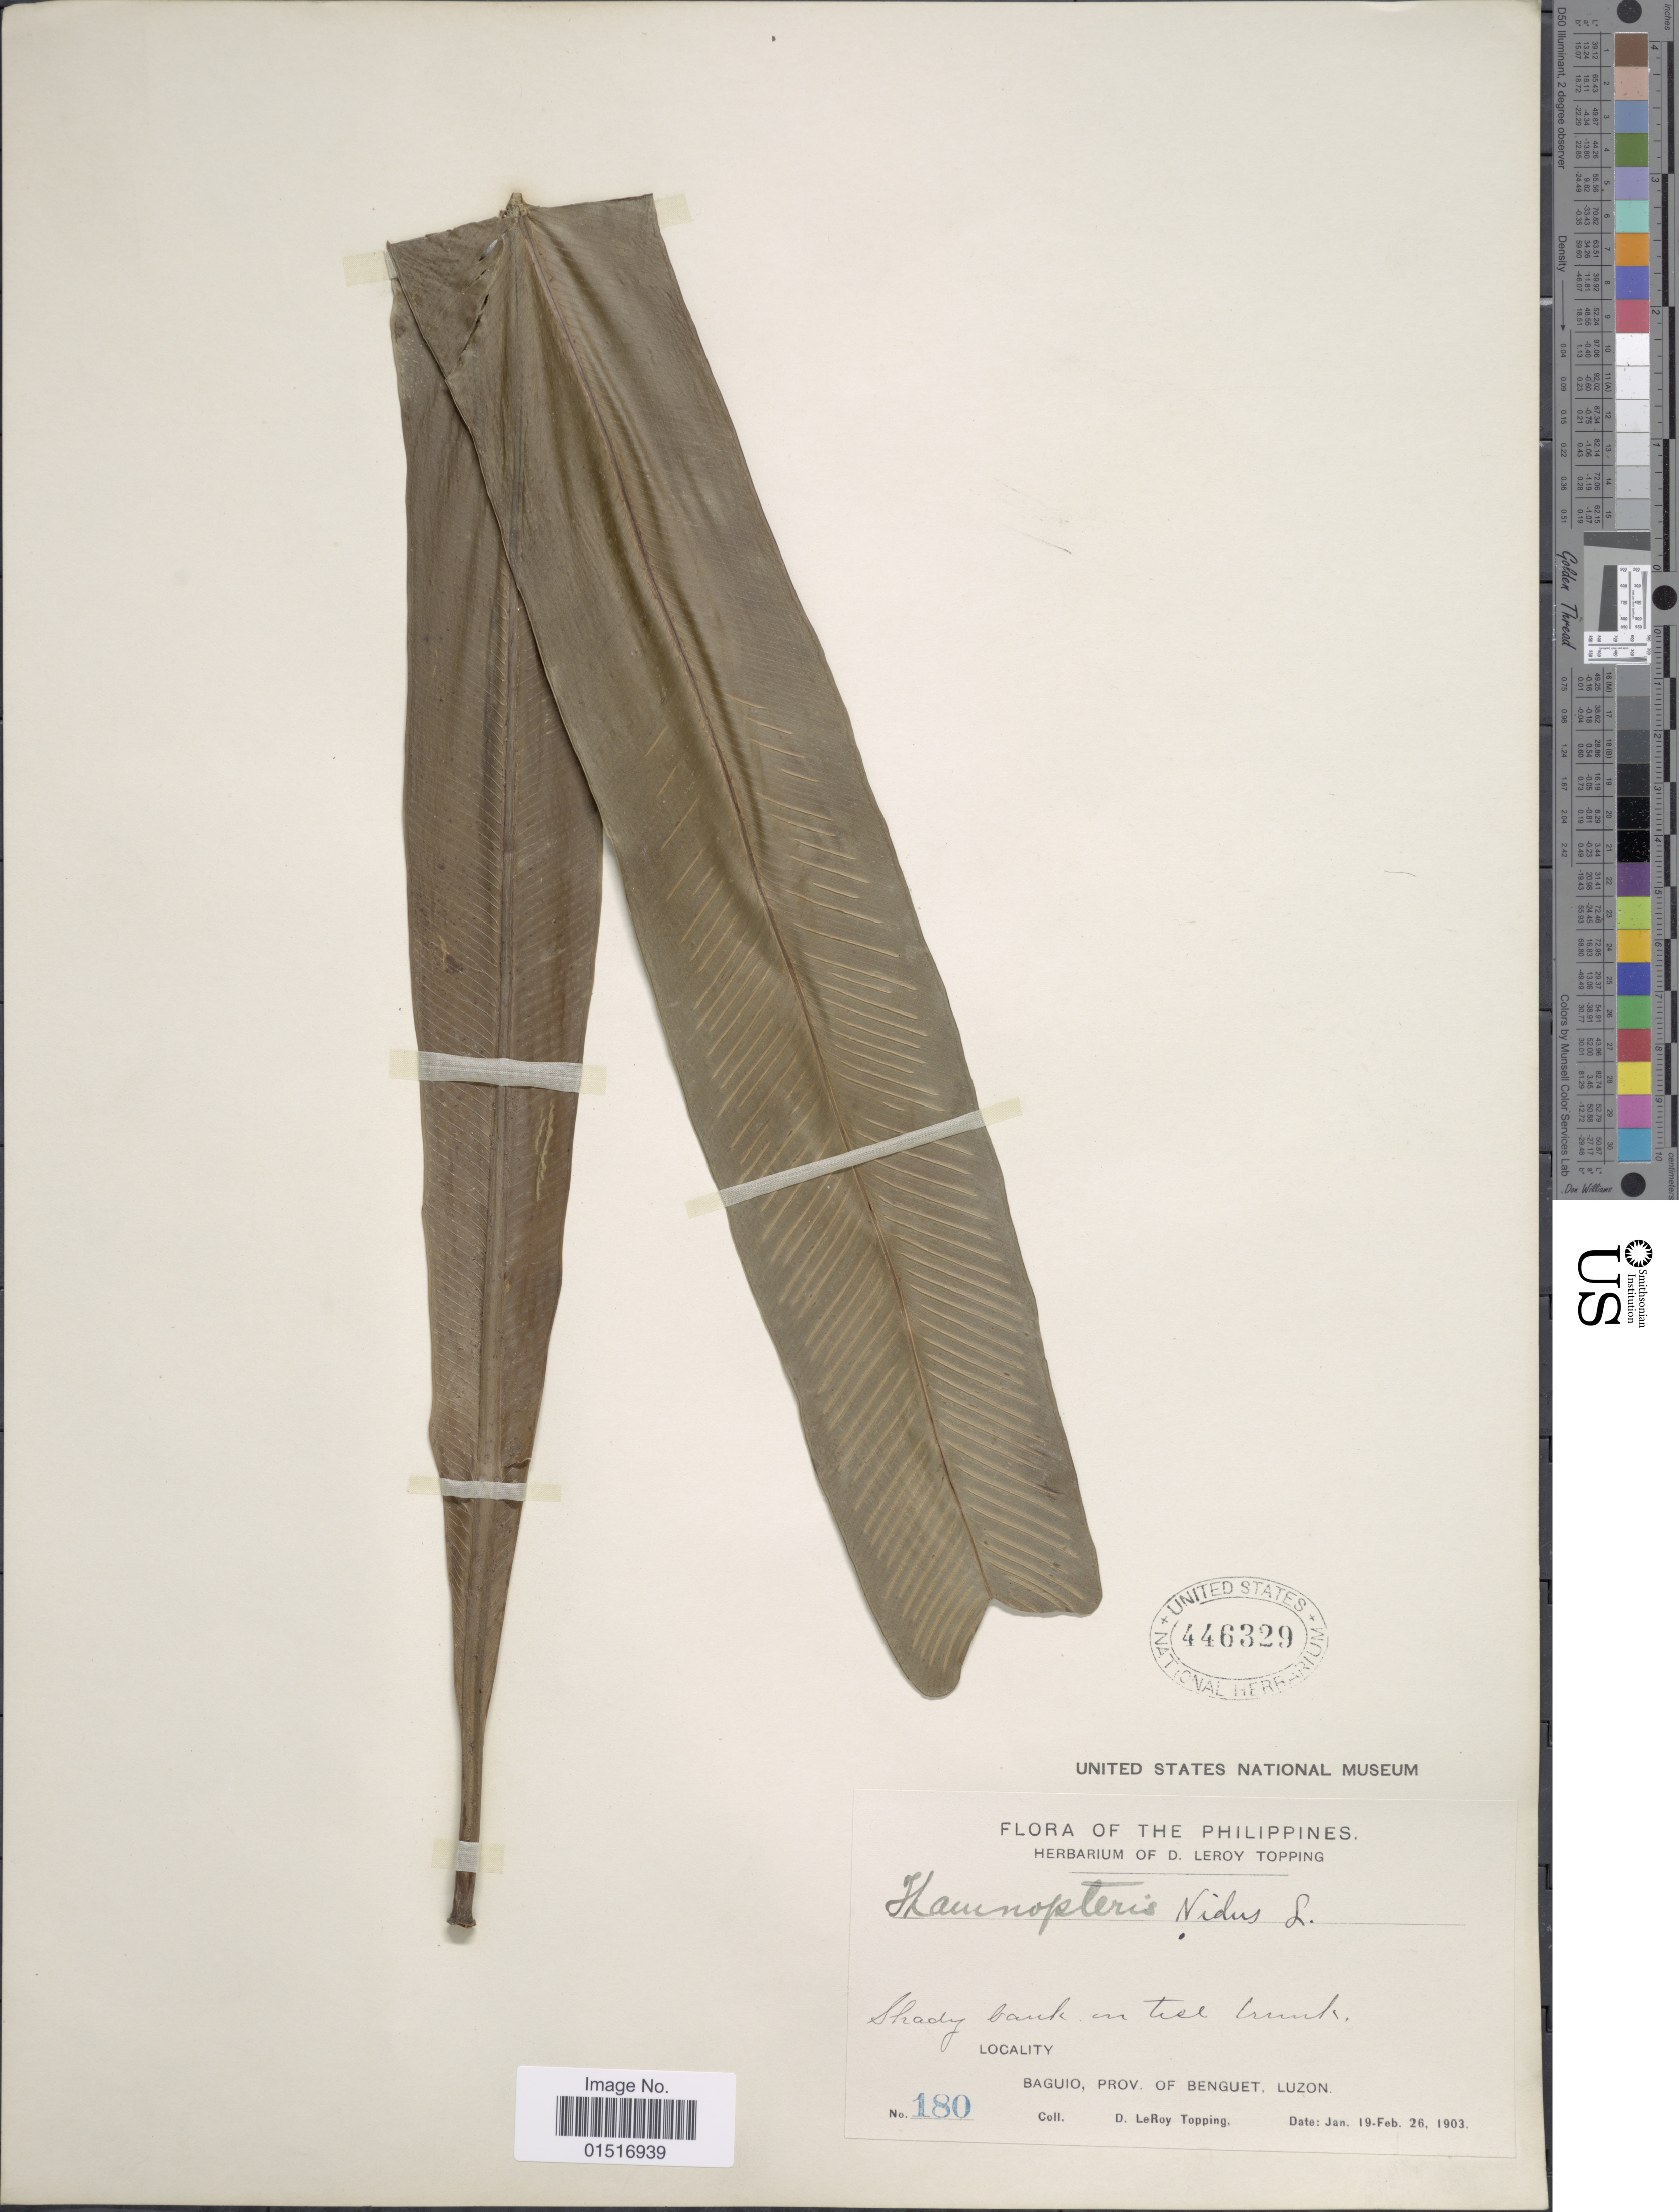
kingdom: Plantae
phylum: Tracheophyta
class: Polypodiopsida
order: Polypodiales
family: Aspleniaceae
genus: Asplenium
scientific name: Asplenium phyllitidis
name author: D. Don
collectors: D. L. Topping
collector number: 180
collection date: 1903-01-19/1903-02-26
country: Philippines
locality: Baguio, Prov. of Benguet, Luzon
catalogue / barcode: US 446329